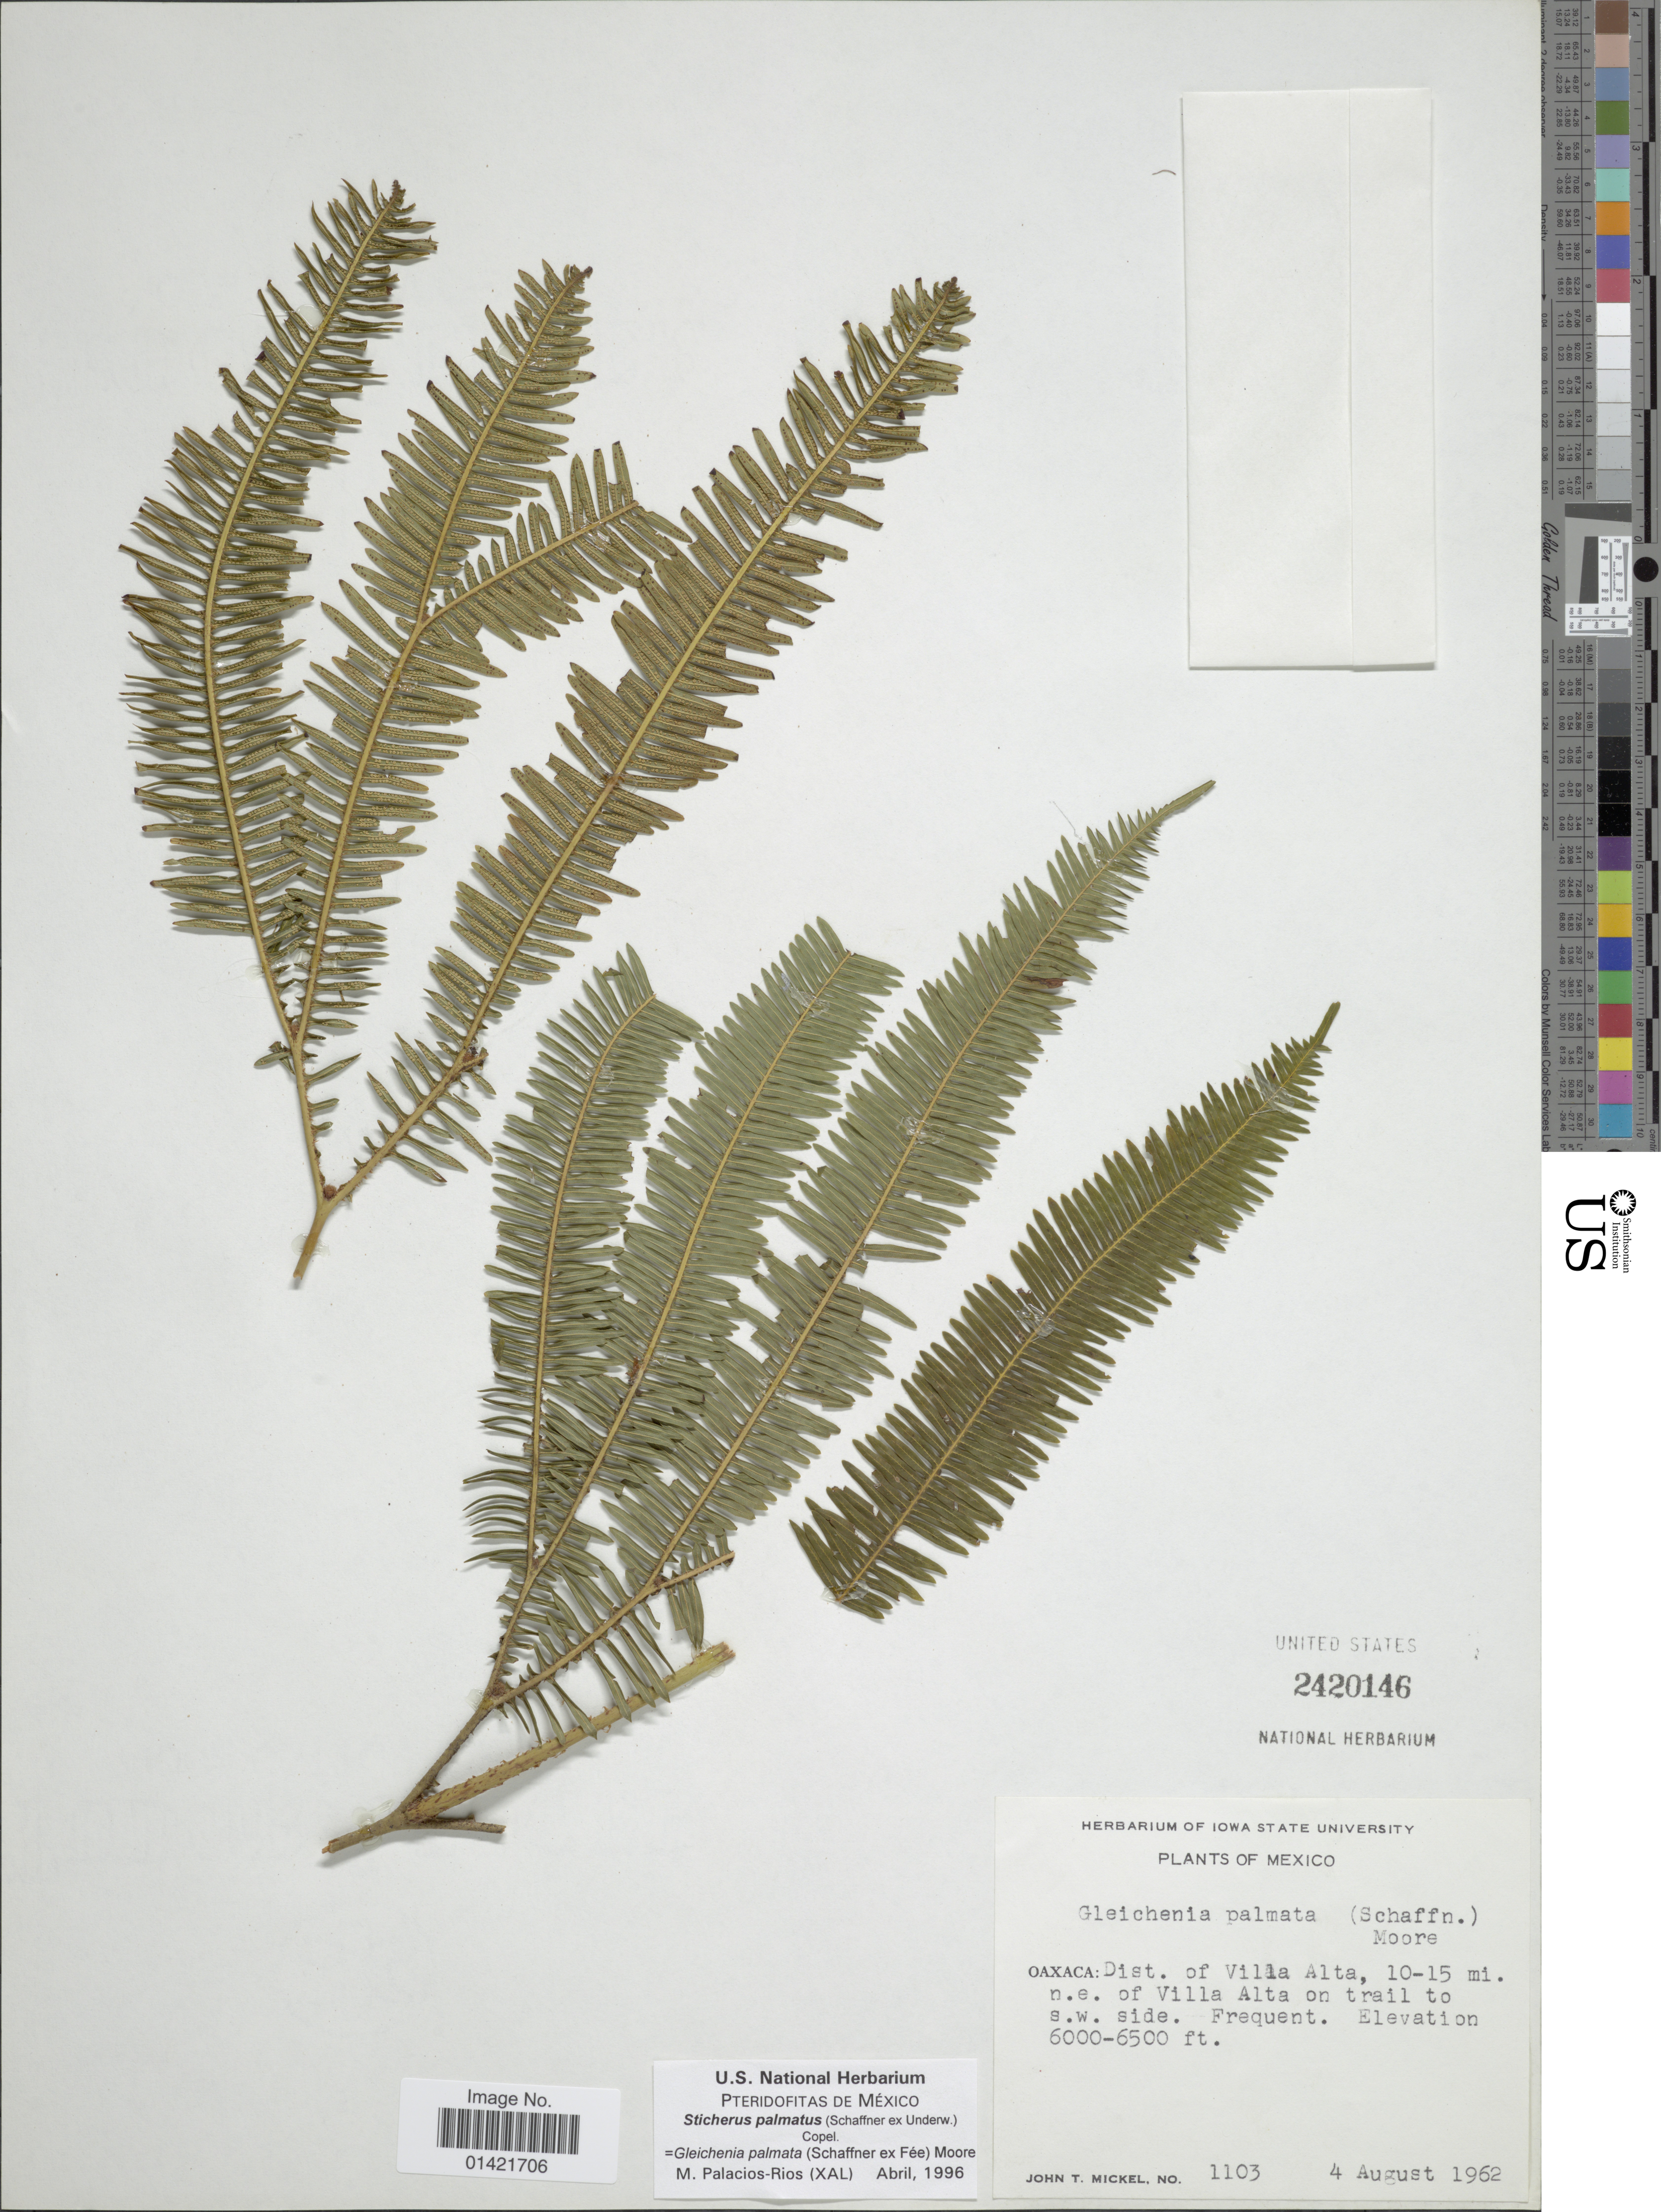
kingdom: Plantae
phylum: Tracheophyta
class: Polypodiopsida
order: Gleicheniales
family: Gleicheniaceae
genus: Sticherus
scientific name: Sticherus furcatus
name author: (L.) Ching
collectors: J. T. Mickel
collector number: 1103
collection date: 1962-08-04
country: Mexico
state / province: Oaxaca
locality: Dist. of Villa Alta, 10-15 mi. n.e. of Villa Alta on trail to s.w. side.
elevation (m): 1829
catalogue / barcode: US 2420146